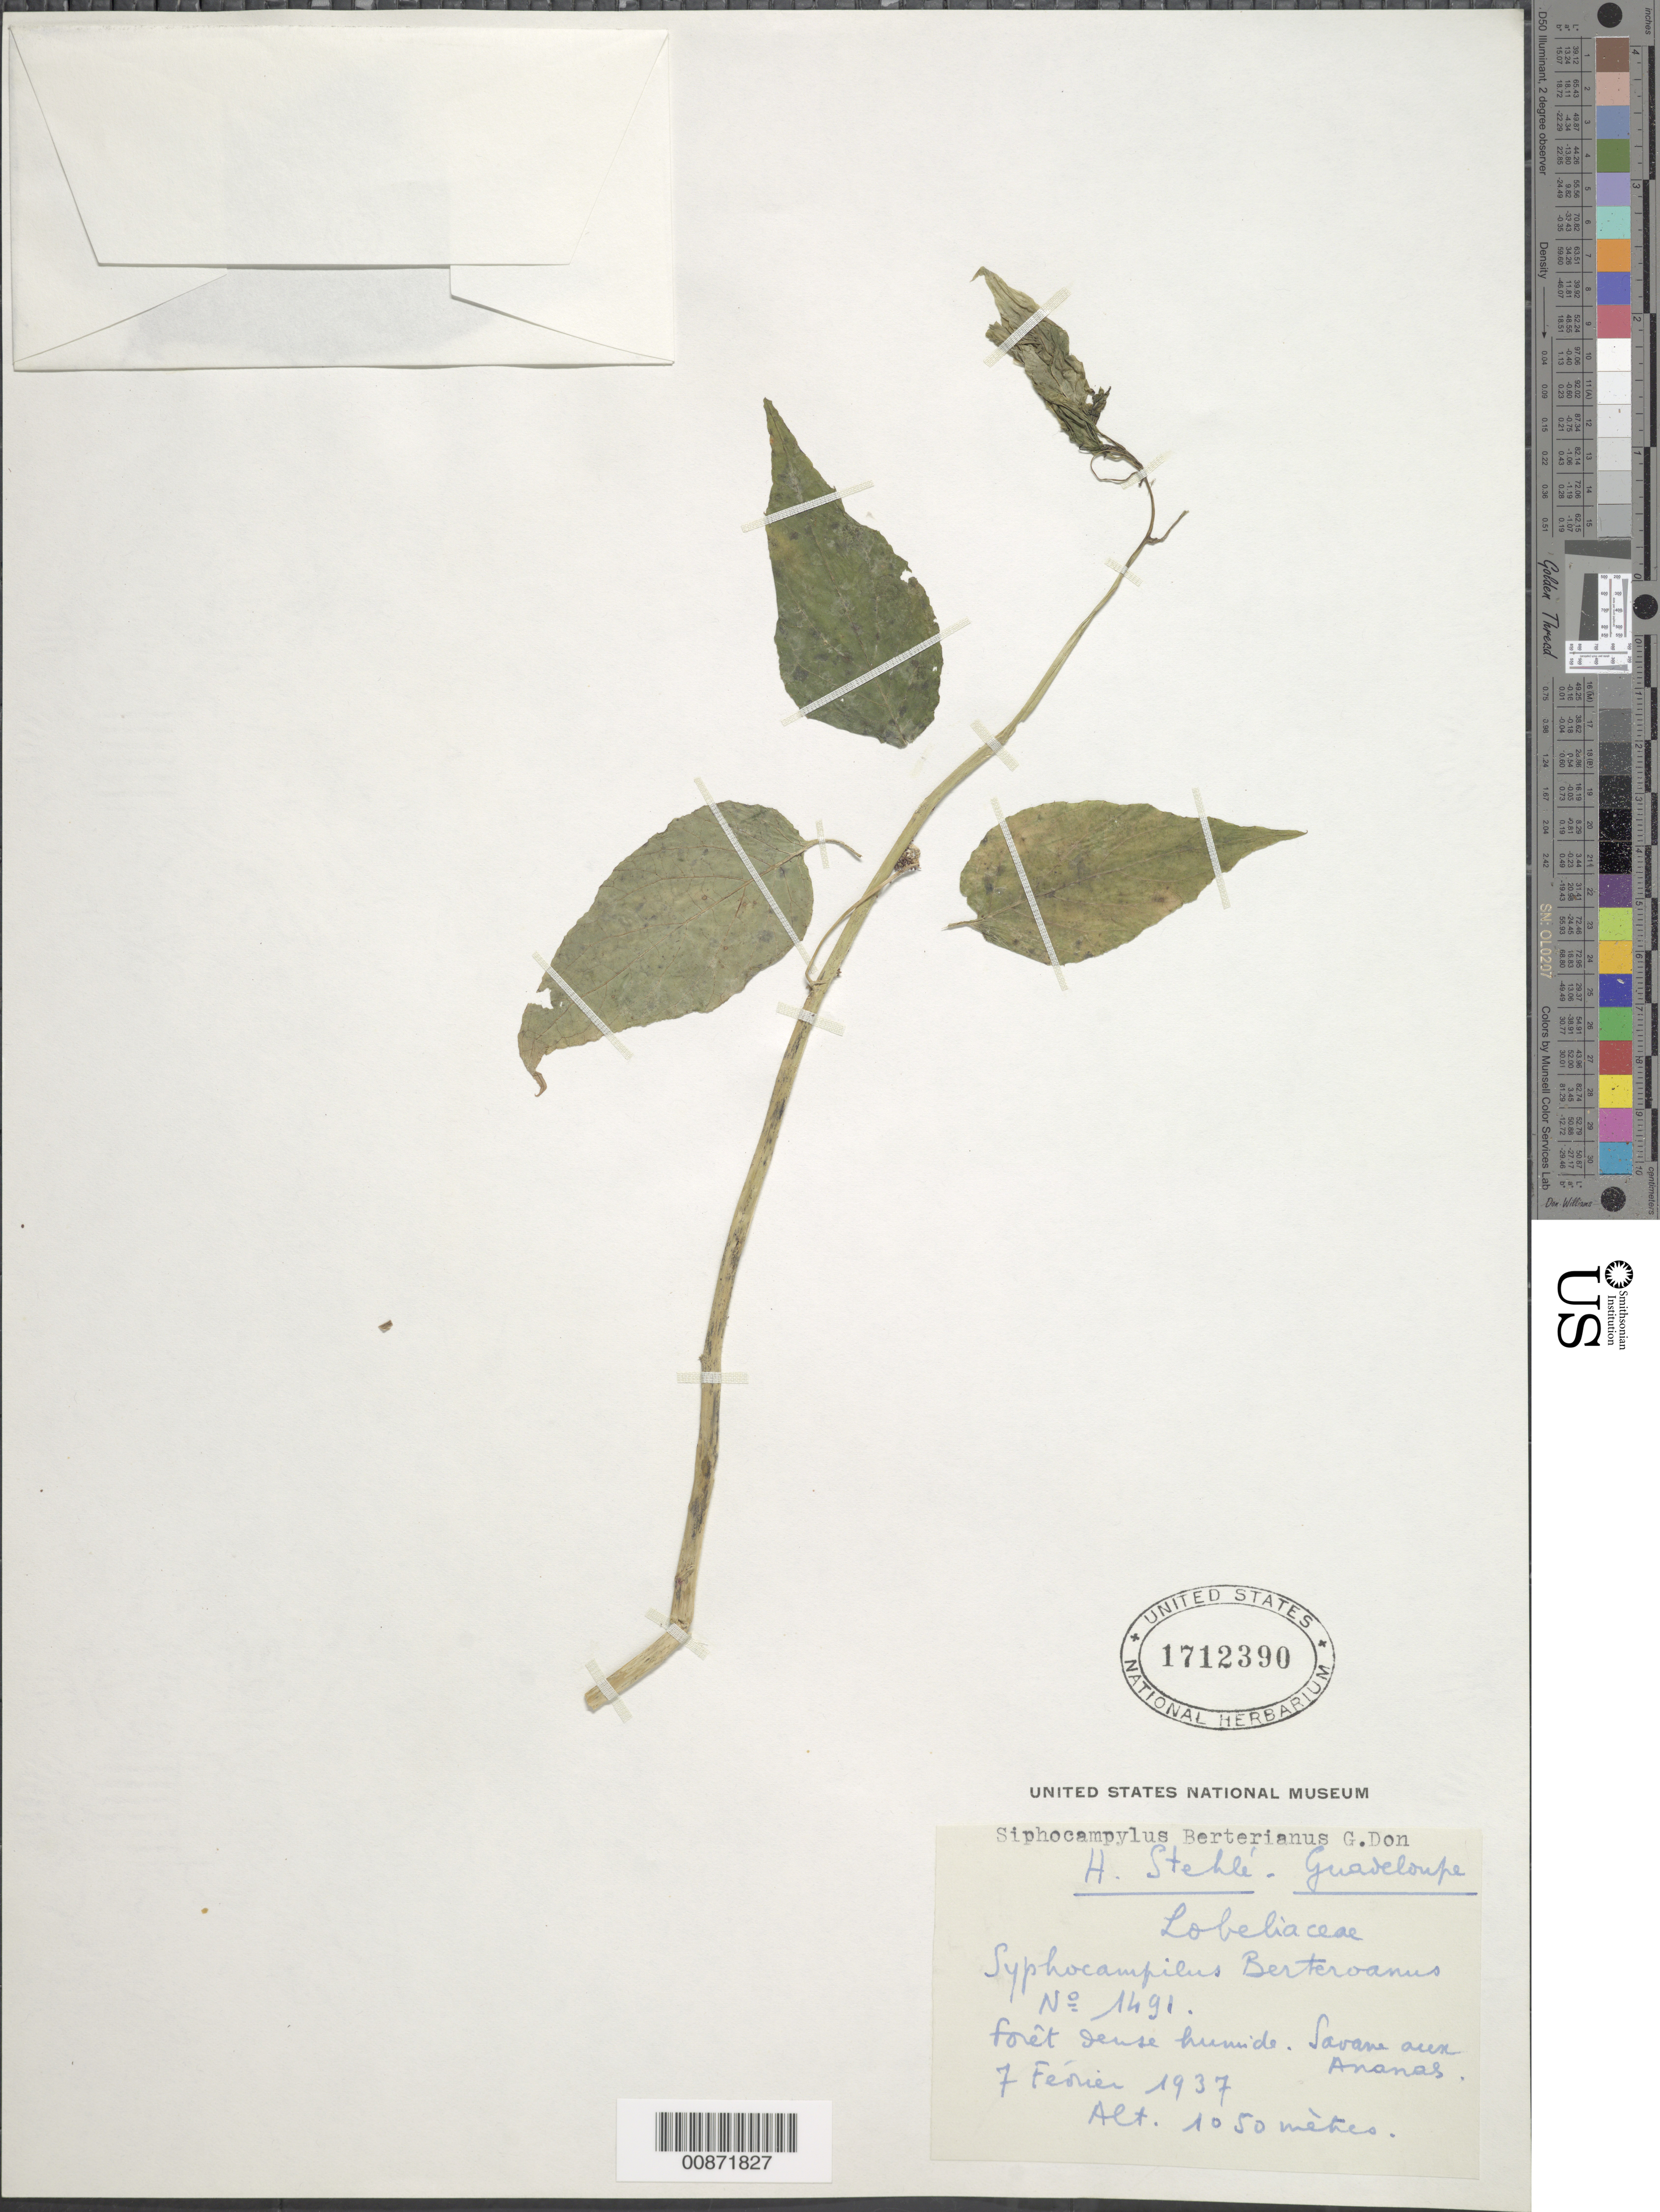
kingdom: Plantae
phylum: Tracheophyta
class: Magnoliopsida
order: Asterales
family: Campanulaceae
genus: Centropogon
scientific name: Centropogon berteroanus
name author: (Spreng.) DC.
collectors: H. Stehlé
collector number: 1491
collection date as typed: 07 Feb 1937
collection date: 1937-02-07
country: Guadeloupe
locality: Savane aux Ananas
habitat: Forêt dense humide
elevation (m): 1050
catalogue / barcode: US 1712390